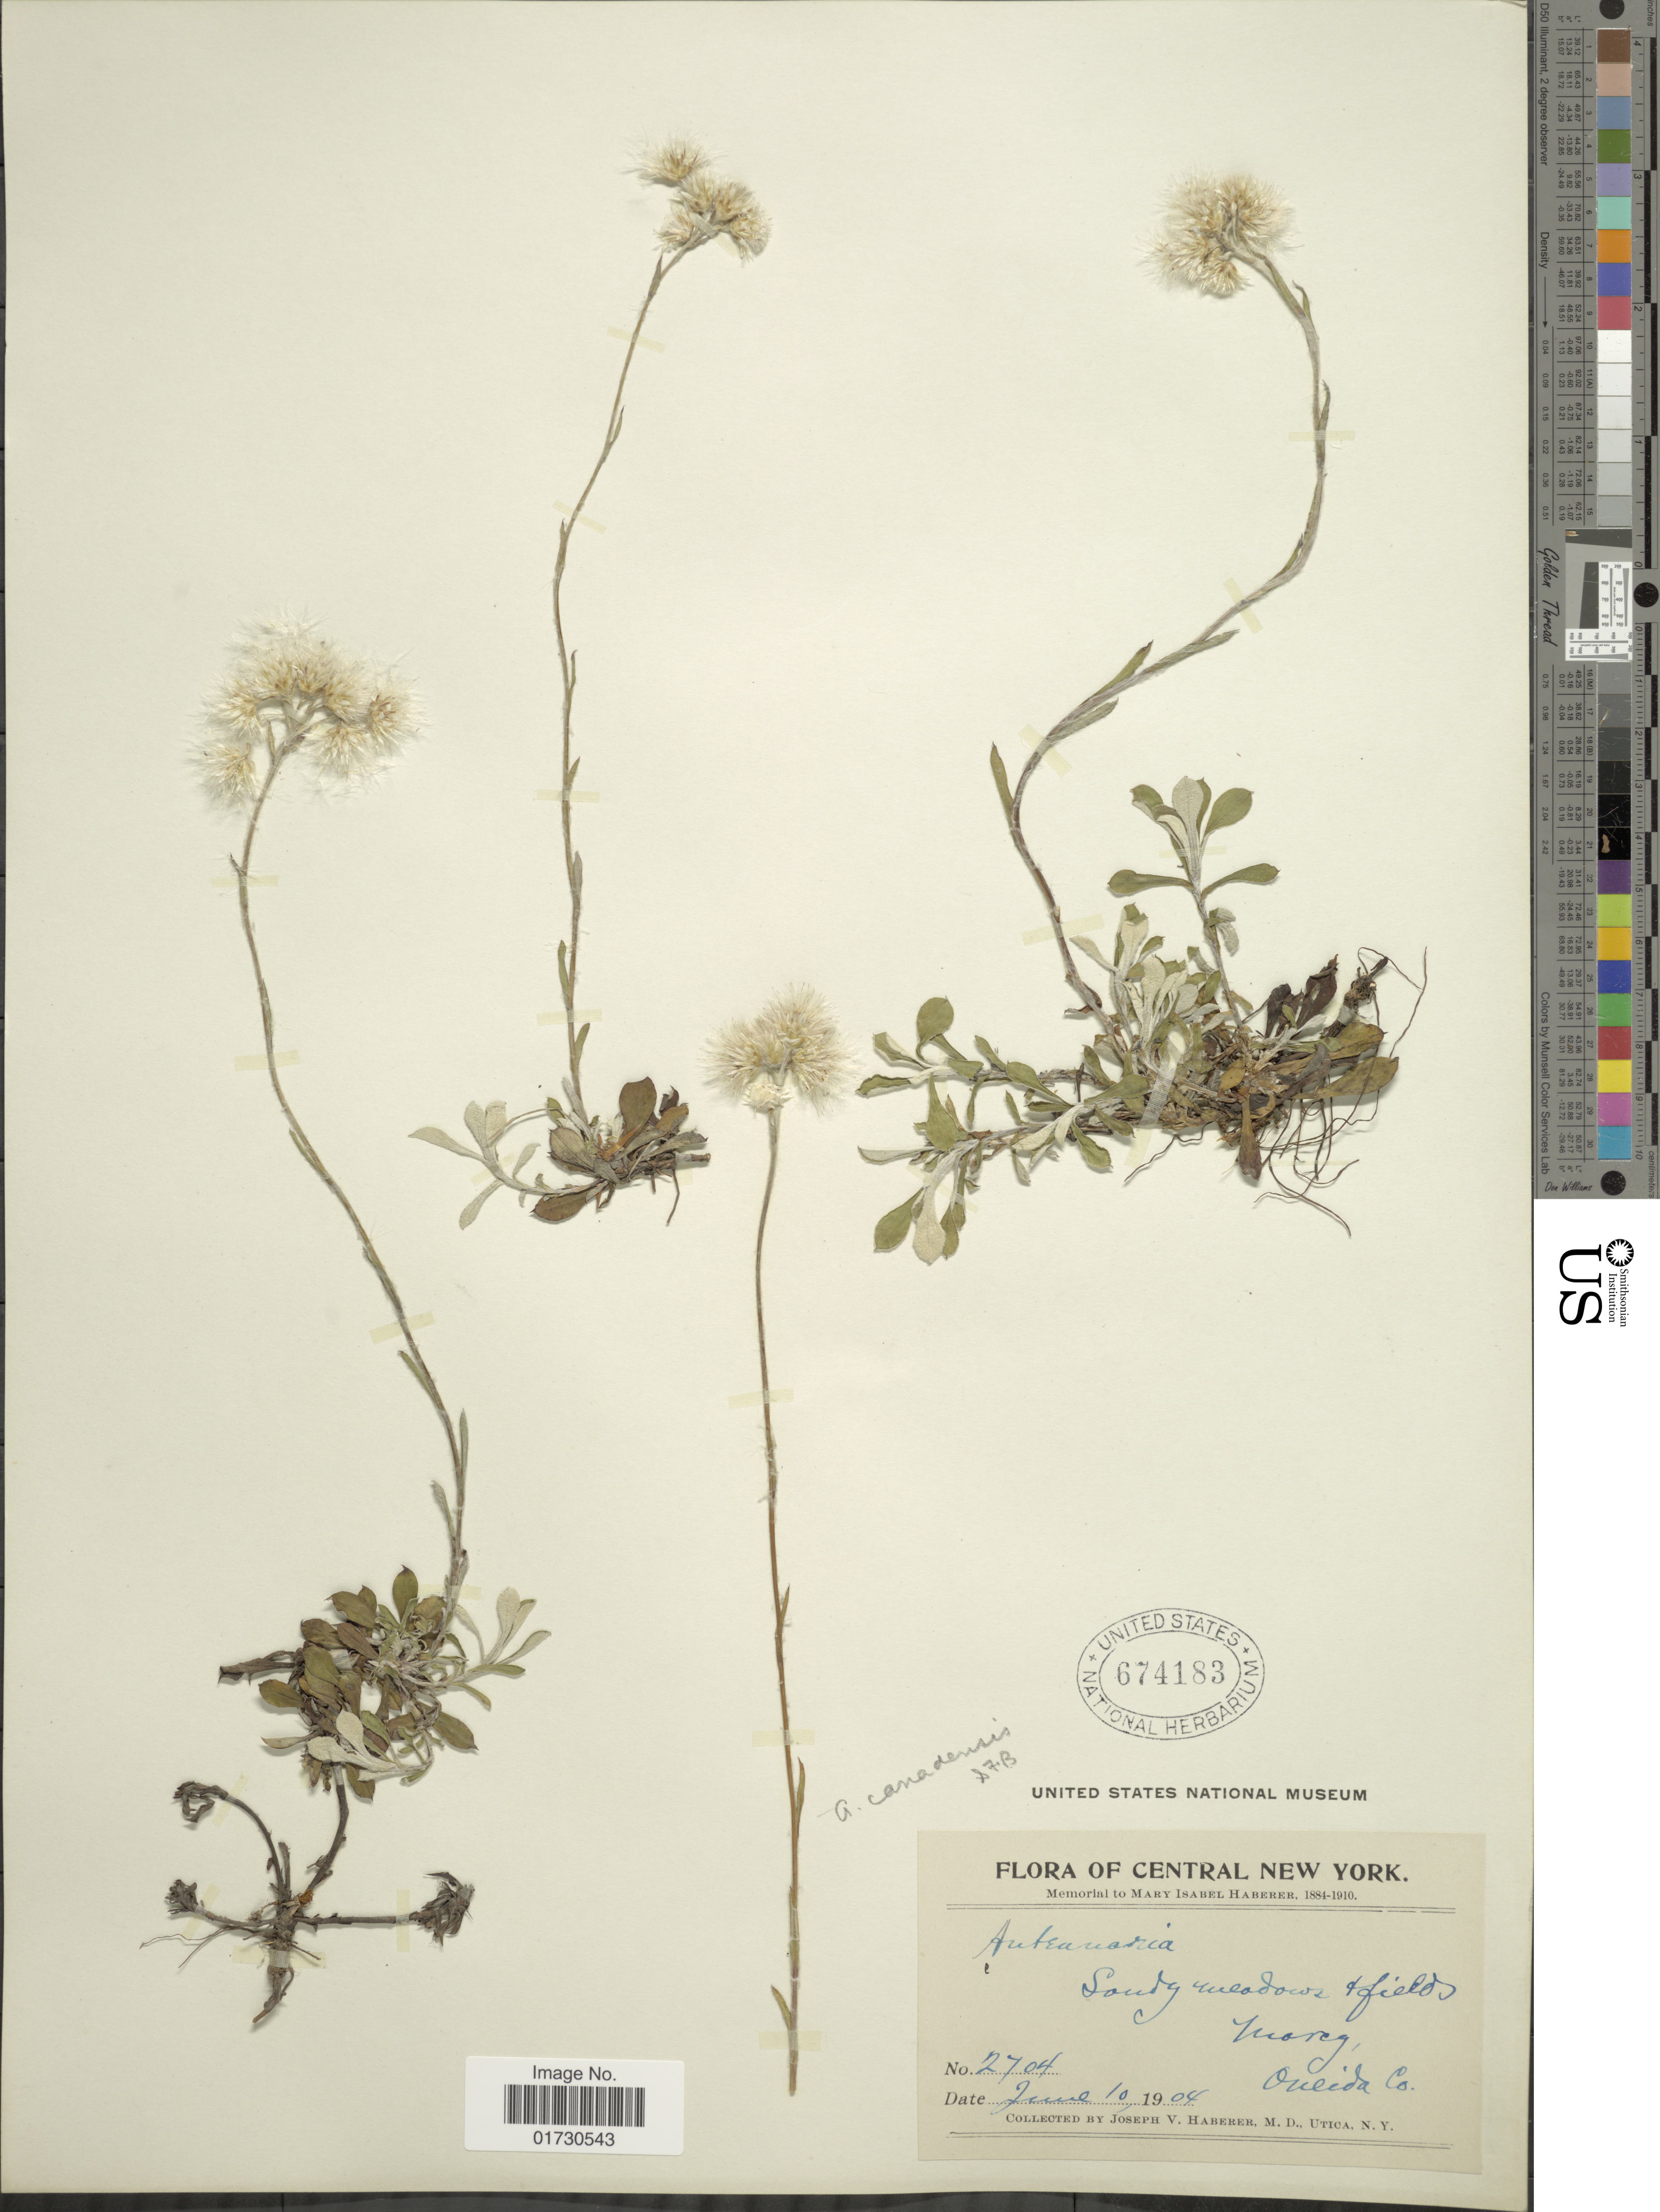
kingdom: Plantae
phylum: Tracheophyta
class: Magnoliopsida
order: Asterales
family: Asteraceae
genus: Antennaria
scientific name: Antennaria canadensis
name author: Greene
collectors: J. V. Haberer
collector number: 2704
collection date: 1904-06-10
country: United States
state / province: New York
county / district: Oneida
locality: Central New York, Moreg, Oneida Co.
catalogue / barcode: US 674183